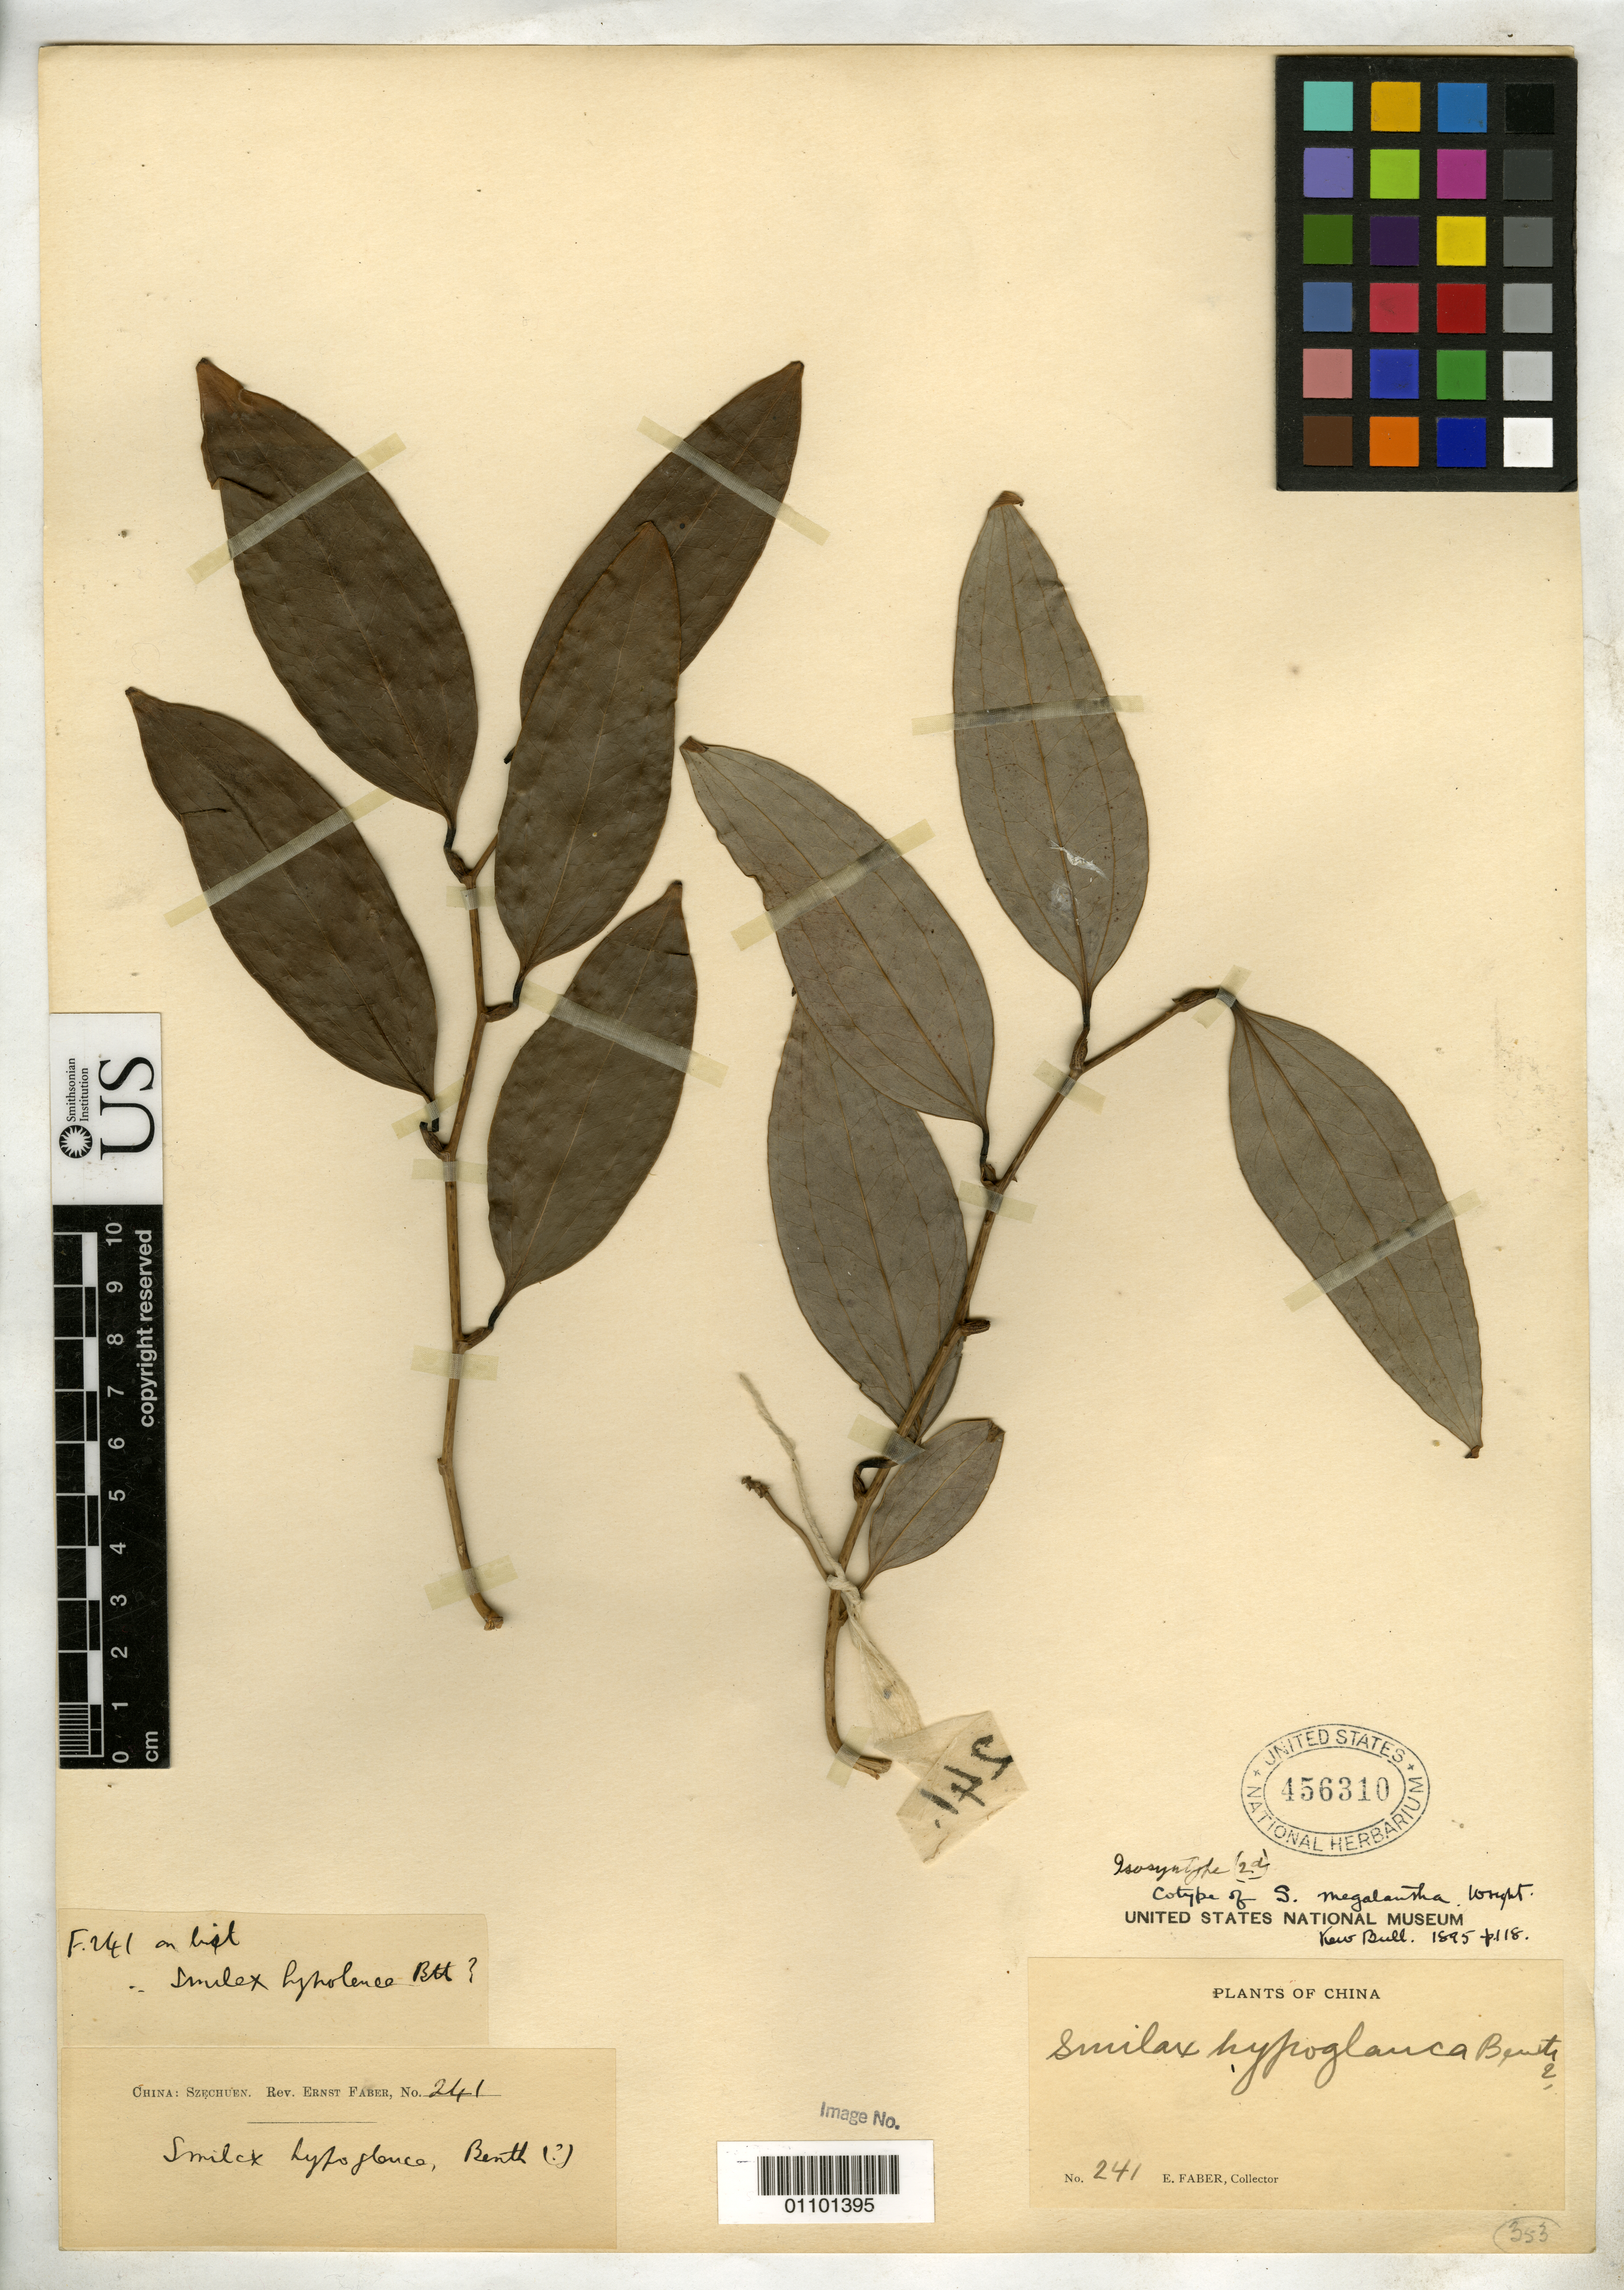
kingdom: Plantae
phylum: Tracheophyta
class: Liliopsida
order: Liliales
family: Smilacaceae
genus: Smilax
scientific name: Smilax megalantha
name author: C.H. Wright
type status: Isosyntype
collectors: E. Faber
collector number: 241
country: China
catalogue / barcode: US 456310